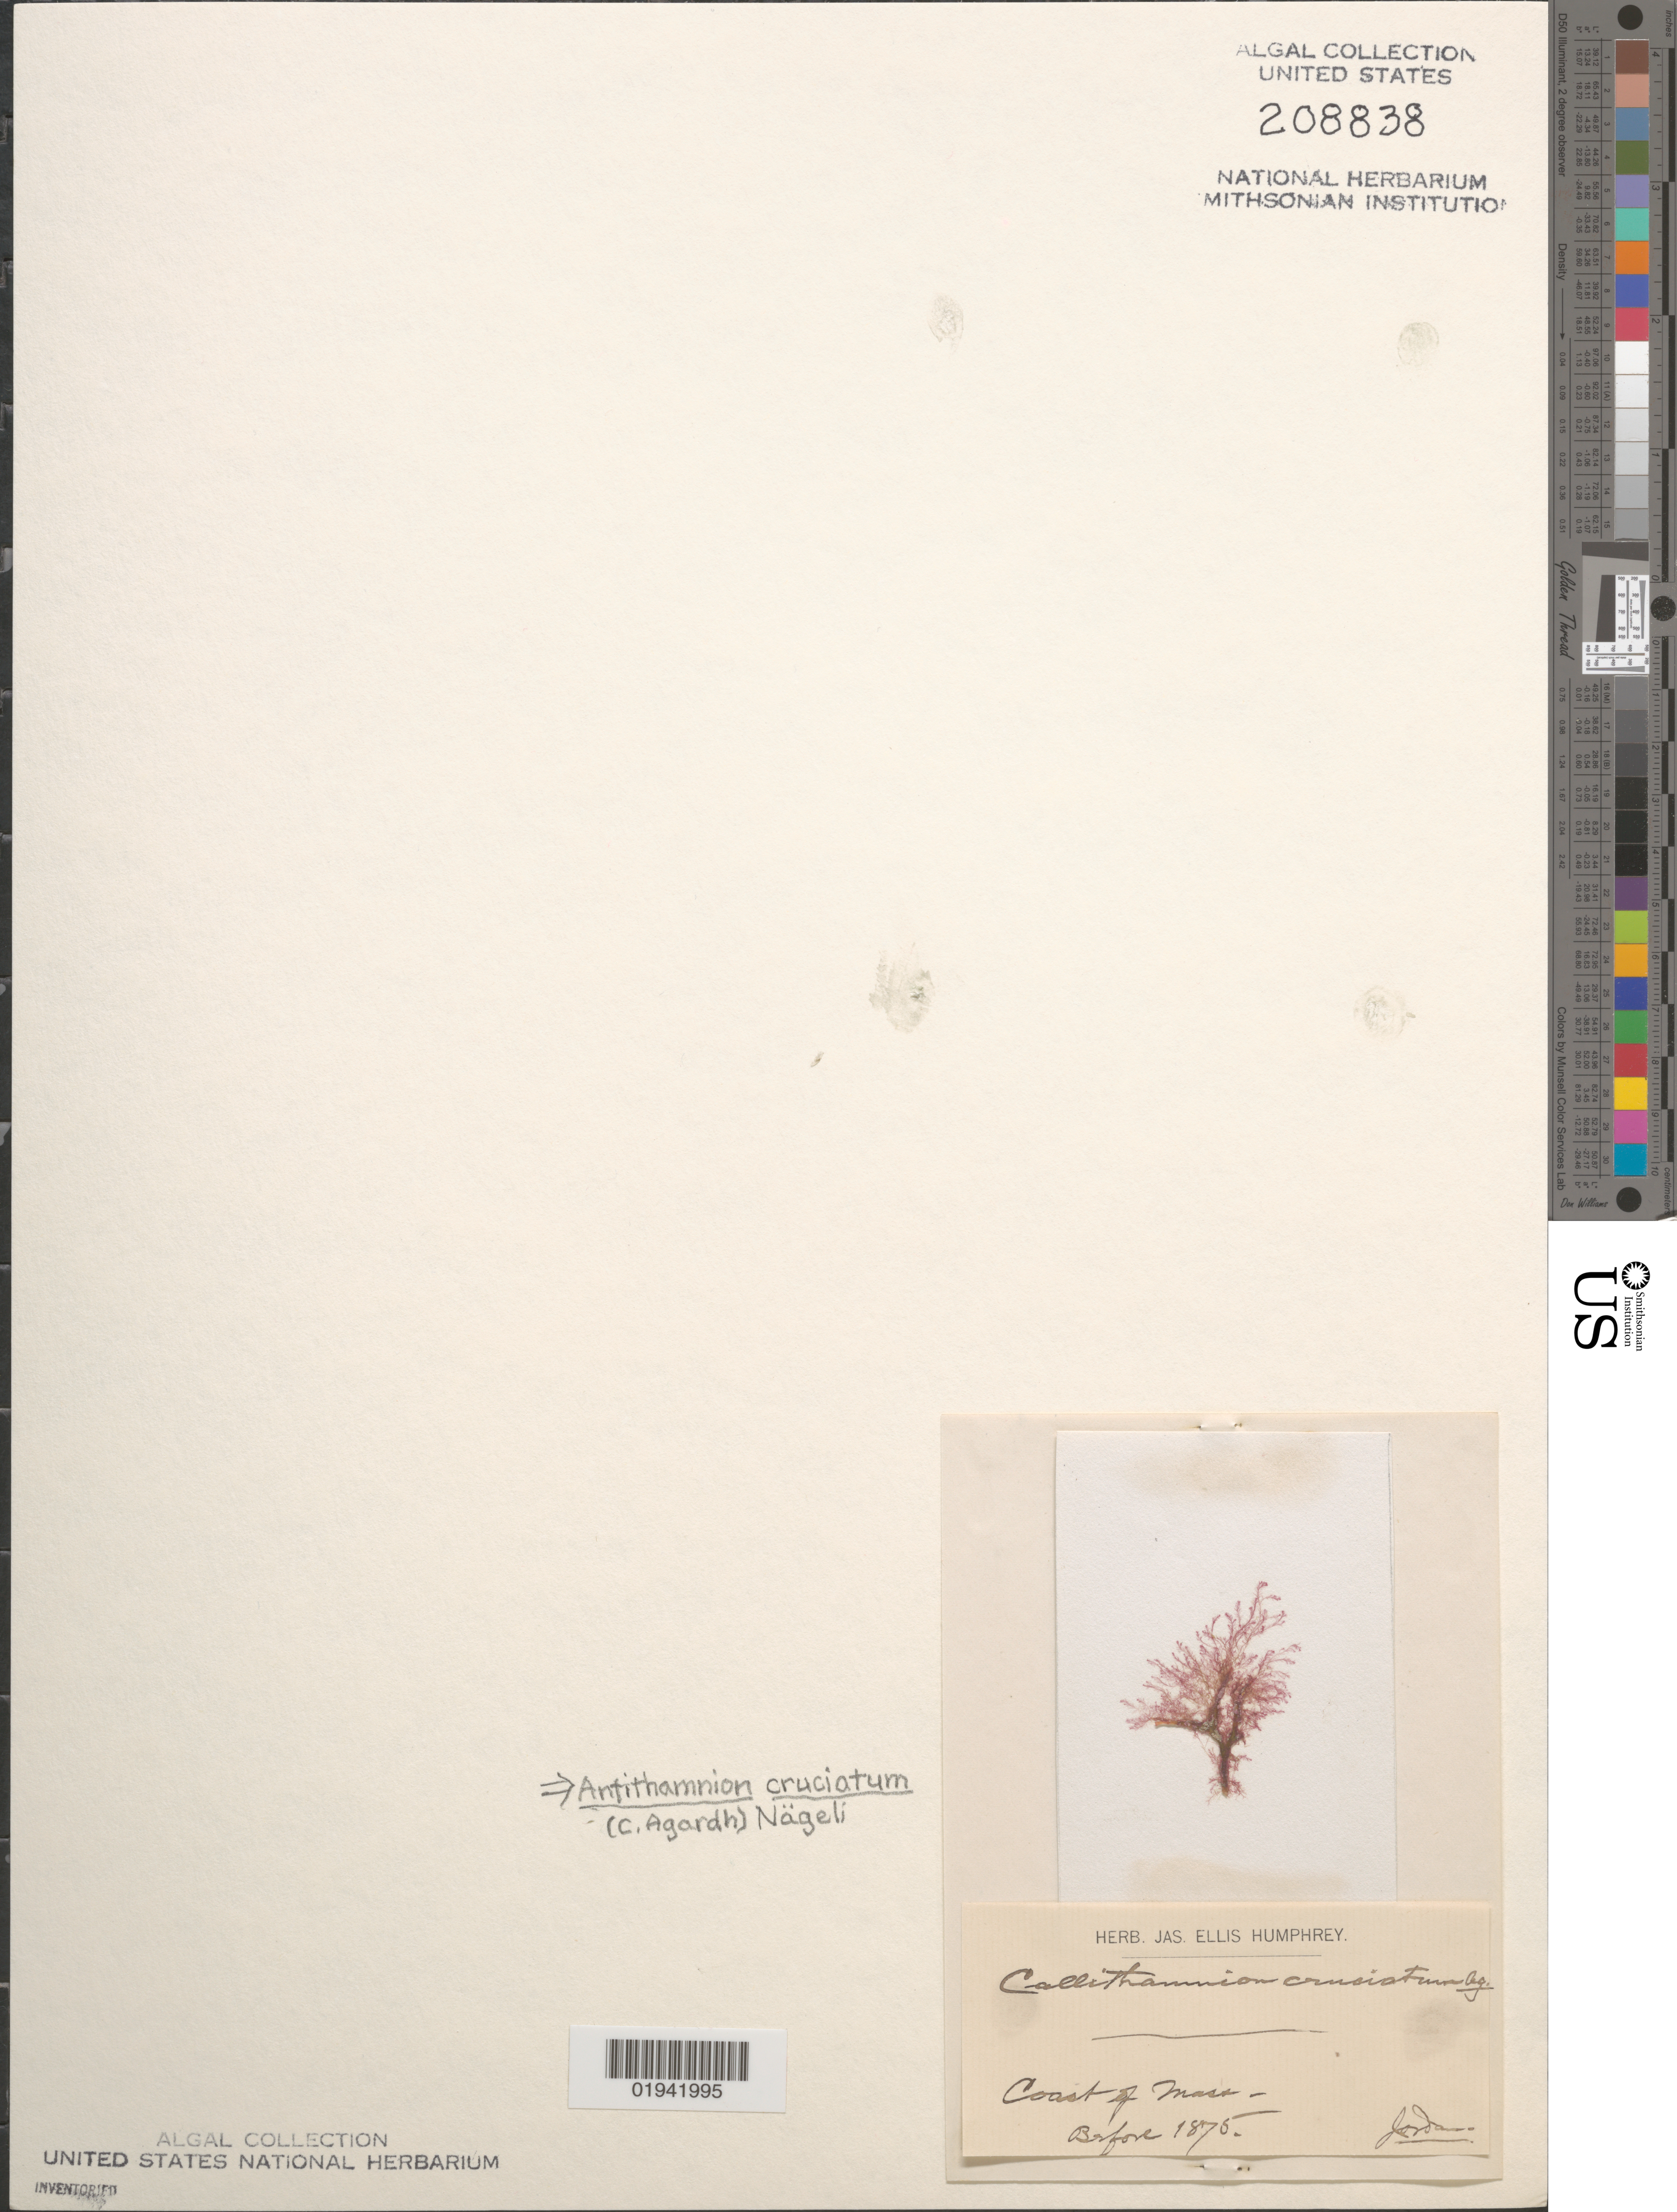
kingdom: Plantae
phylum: Rhodophyta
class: Florideophyceae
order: Ceramiales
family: Ceramiaceae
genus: Antithamnion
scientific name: Antithamnion cruciatum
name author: (C. Agardh) Näg.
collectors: -. Jordan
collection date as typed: Before 1875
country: United States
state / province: Massachusetts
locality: Coast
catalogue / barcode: US 208838